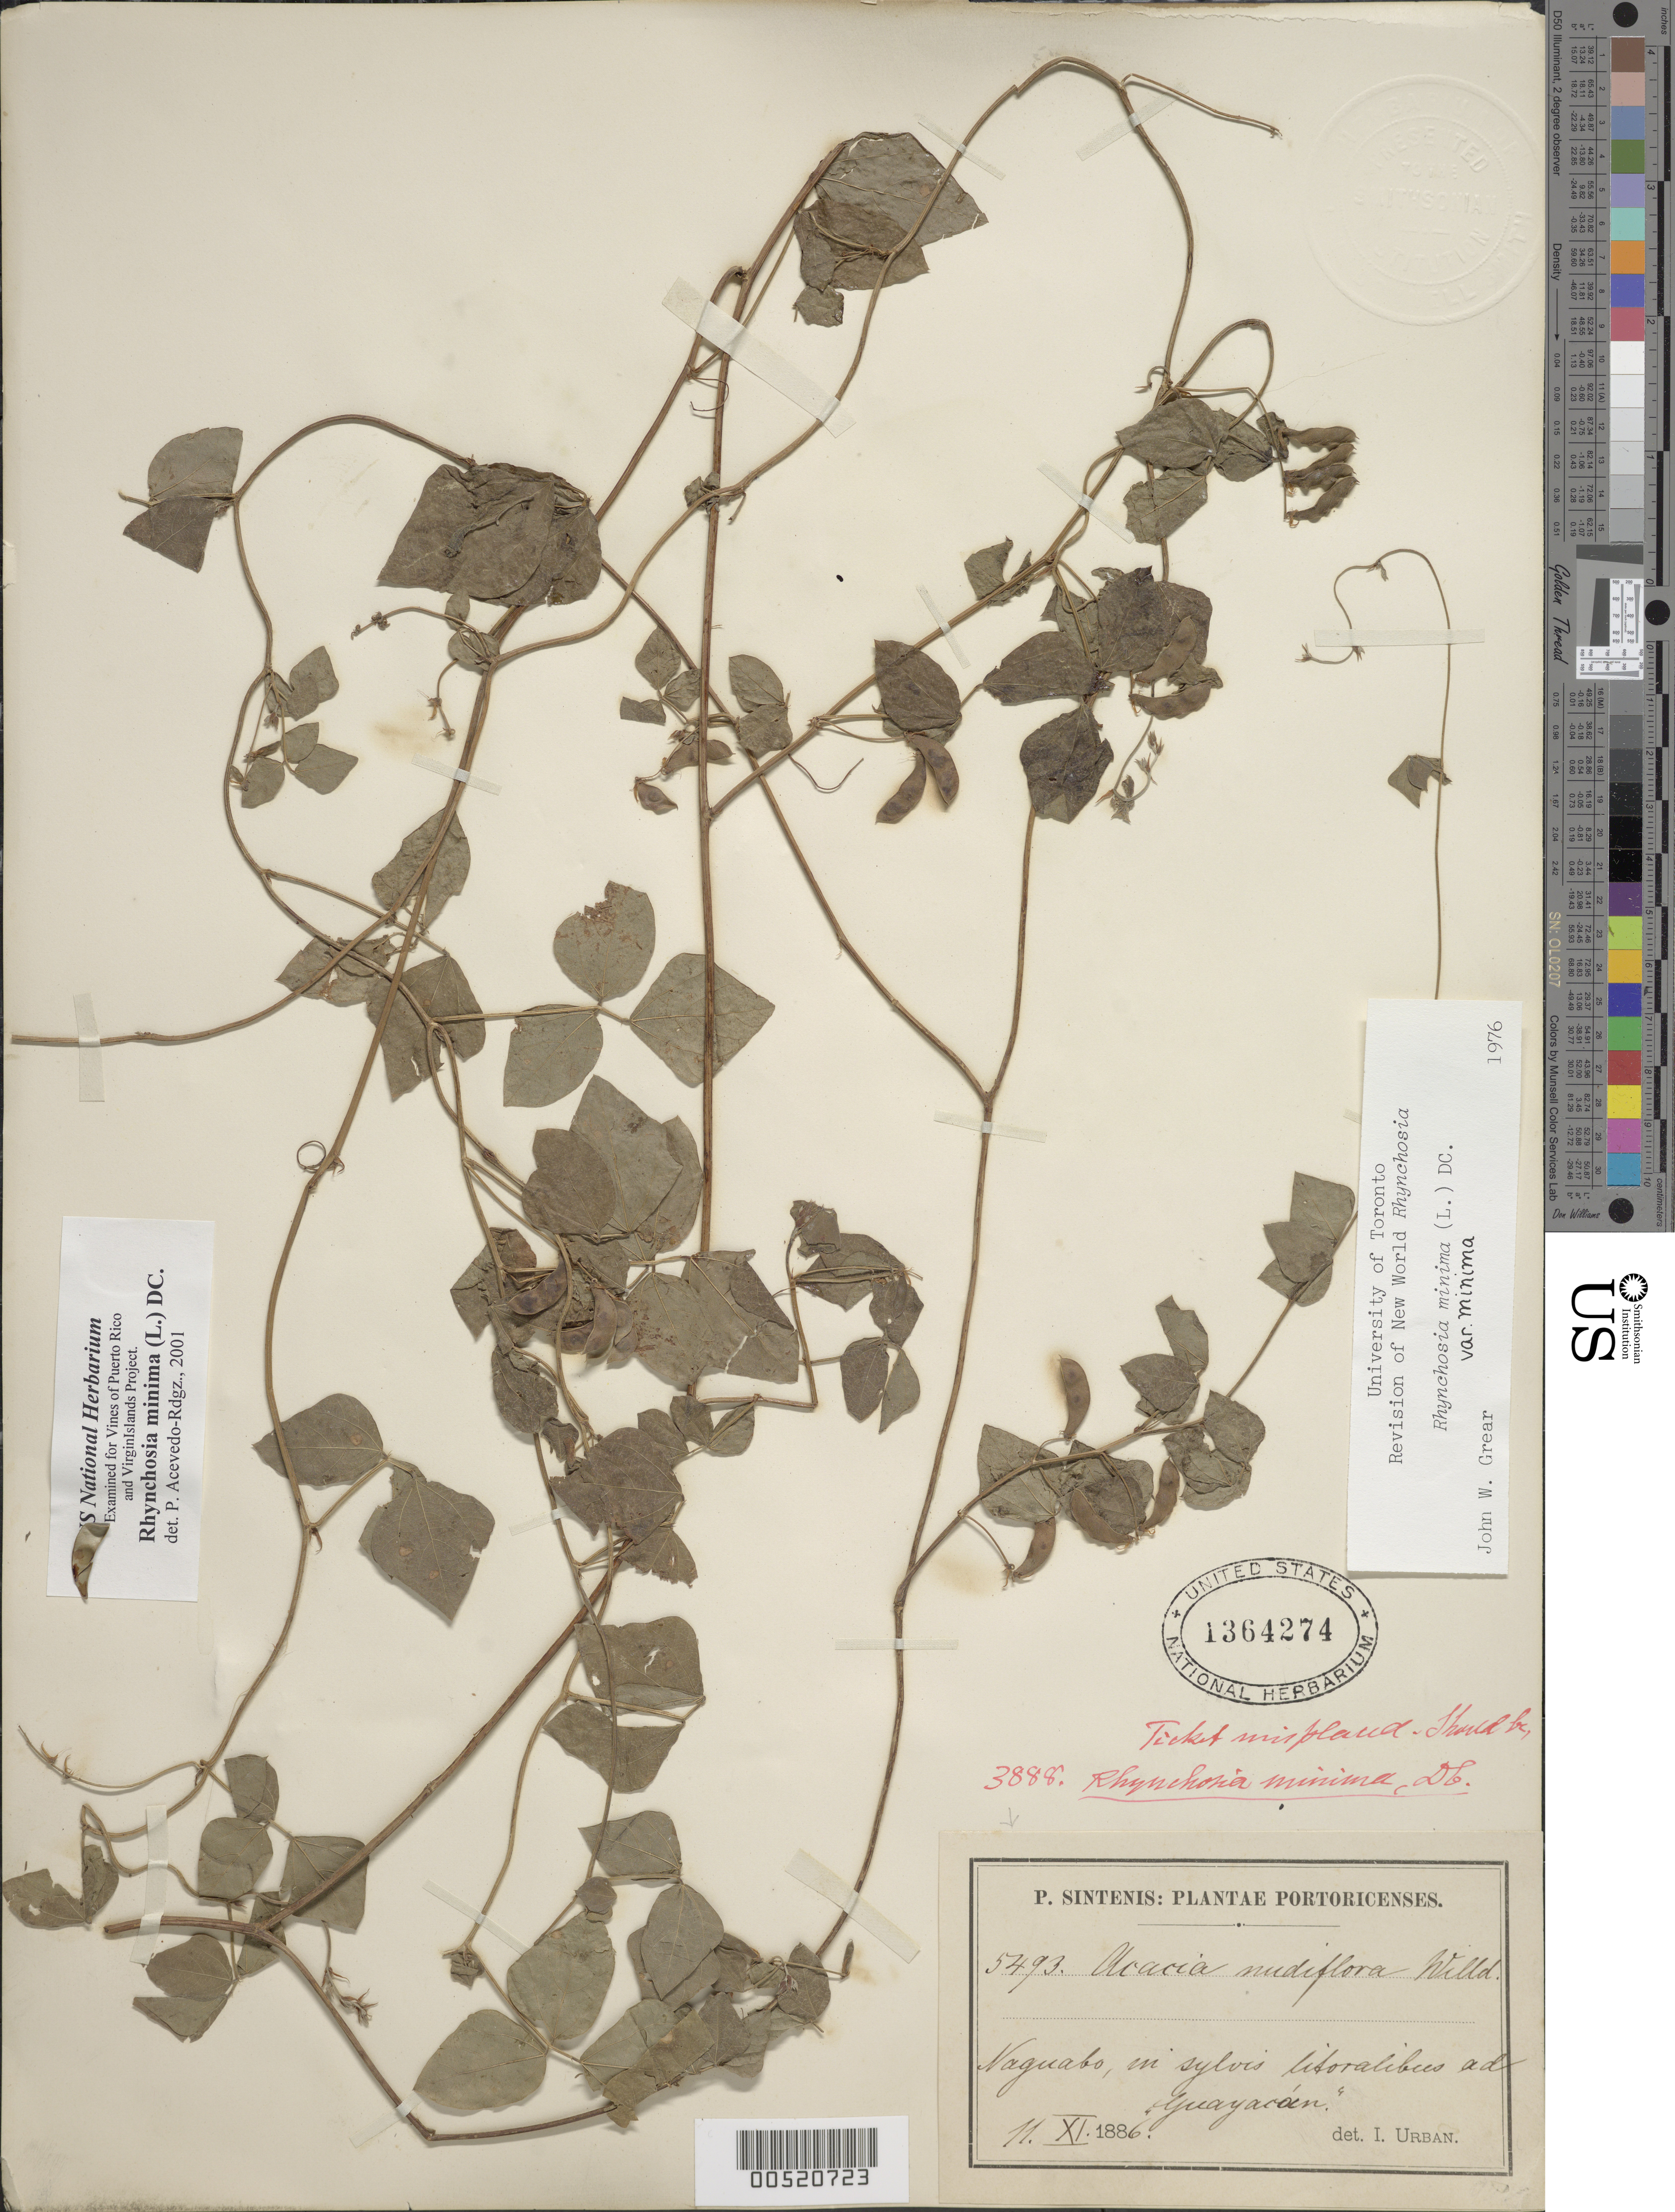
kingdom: Plantae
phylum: Tracheophyta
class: Magnoliopsida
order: Fabales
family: Fabaceae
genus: Rhynchosia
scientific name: Rhynchosia minima var. minima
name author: (L.) DC.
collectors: P. Sintenis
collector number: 5493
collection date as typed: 11 Nov 1886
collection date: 1886-11-11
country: Puerto Rico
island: Greater Antilles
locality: Naguabo. In sylvis litoralibus ad Guayacoen.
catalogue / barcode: US 1364274